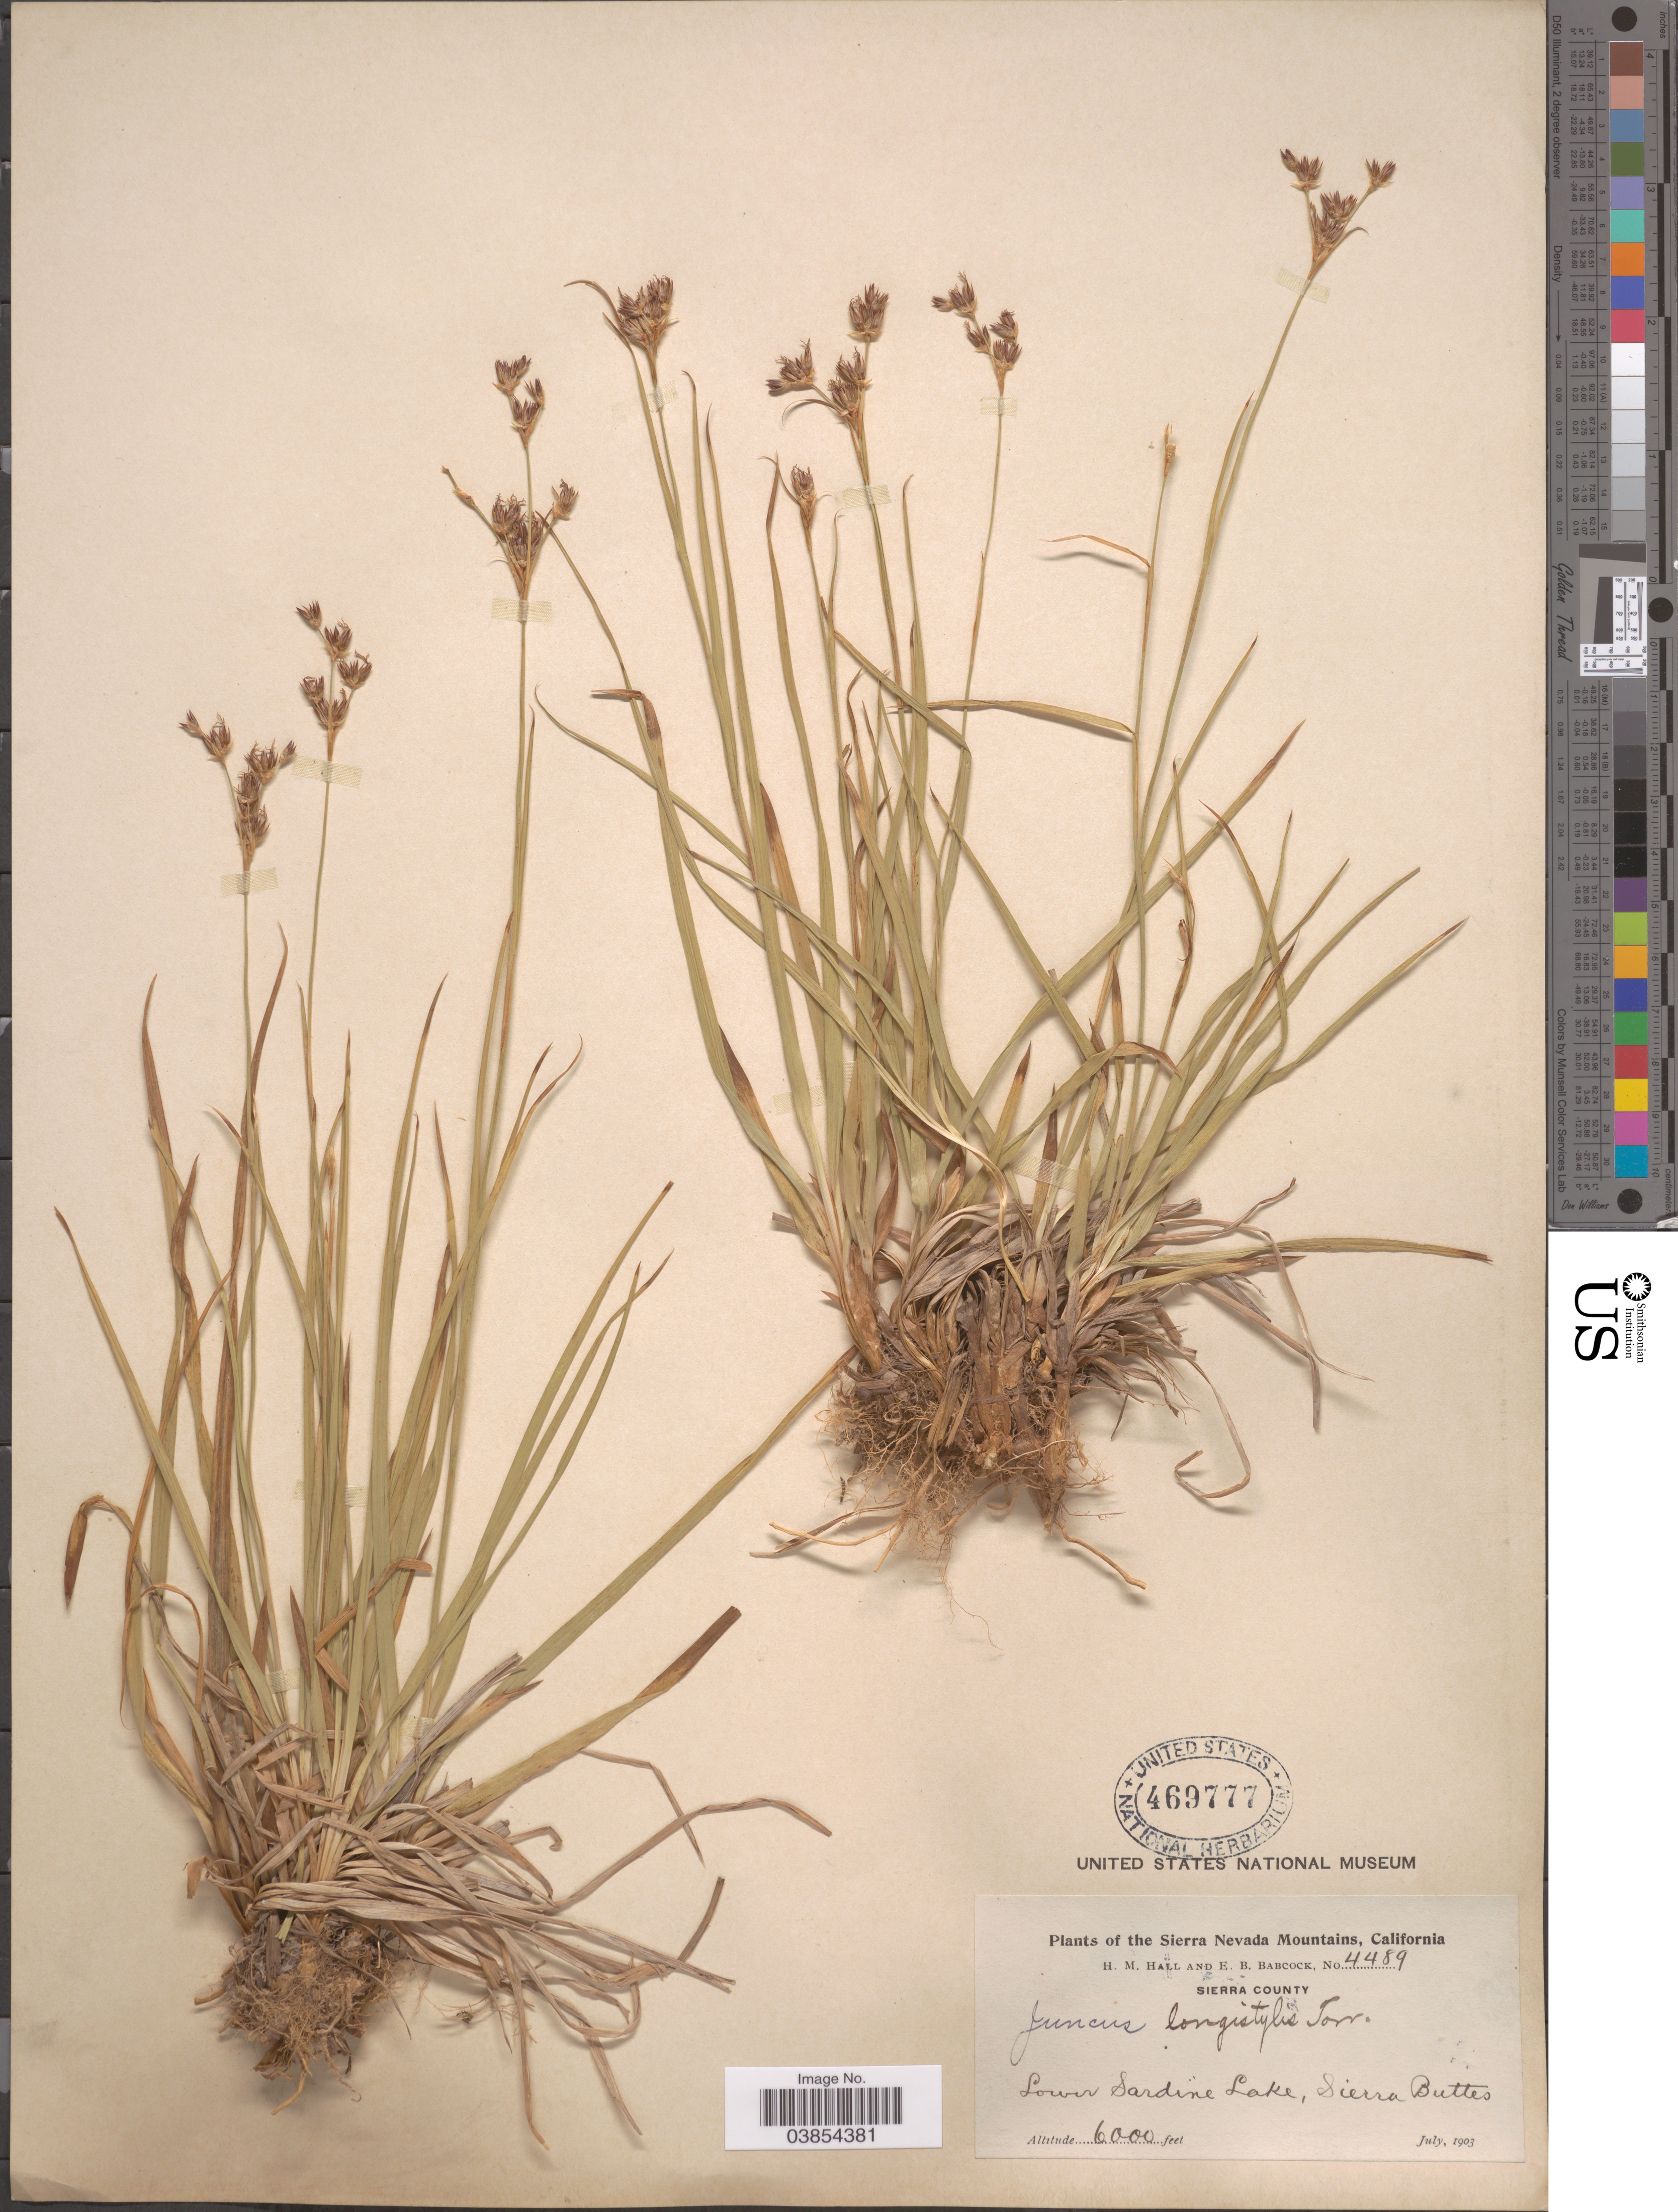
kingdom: Plantae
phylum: Tracheophyta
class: Liliopsida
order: Poales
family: Juncaceae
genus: Juncus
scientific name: Juncus longistylis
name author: Torr.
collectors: H. M. Hall & E. B. Babcock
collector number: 4489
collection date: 1903-07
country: United States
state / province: California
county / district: Sierra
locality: Sierra Nevada Mountains. Sierra County. Lower Sardine Lake, Sierra Buttes.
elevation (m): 1829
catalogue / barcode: US 469777